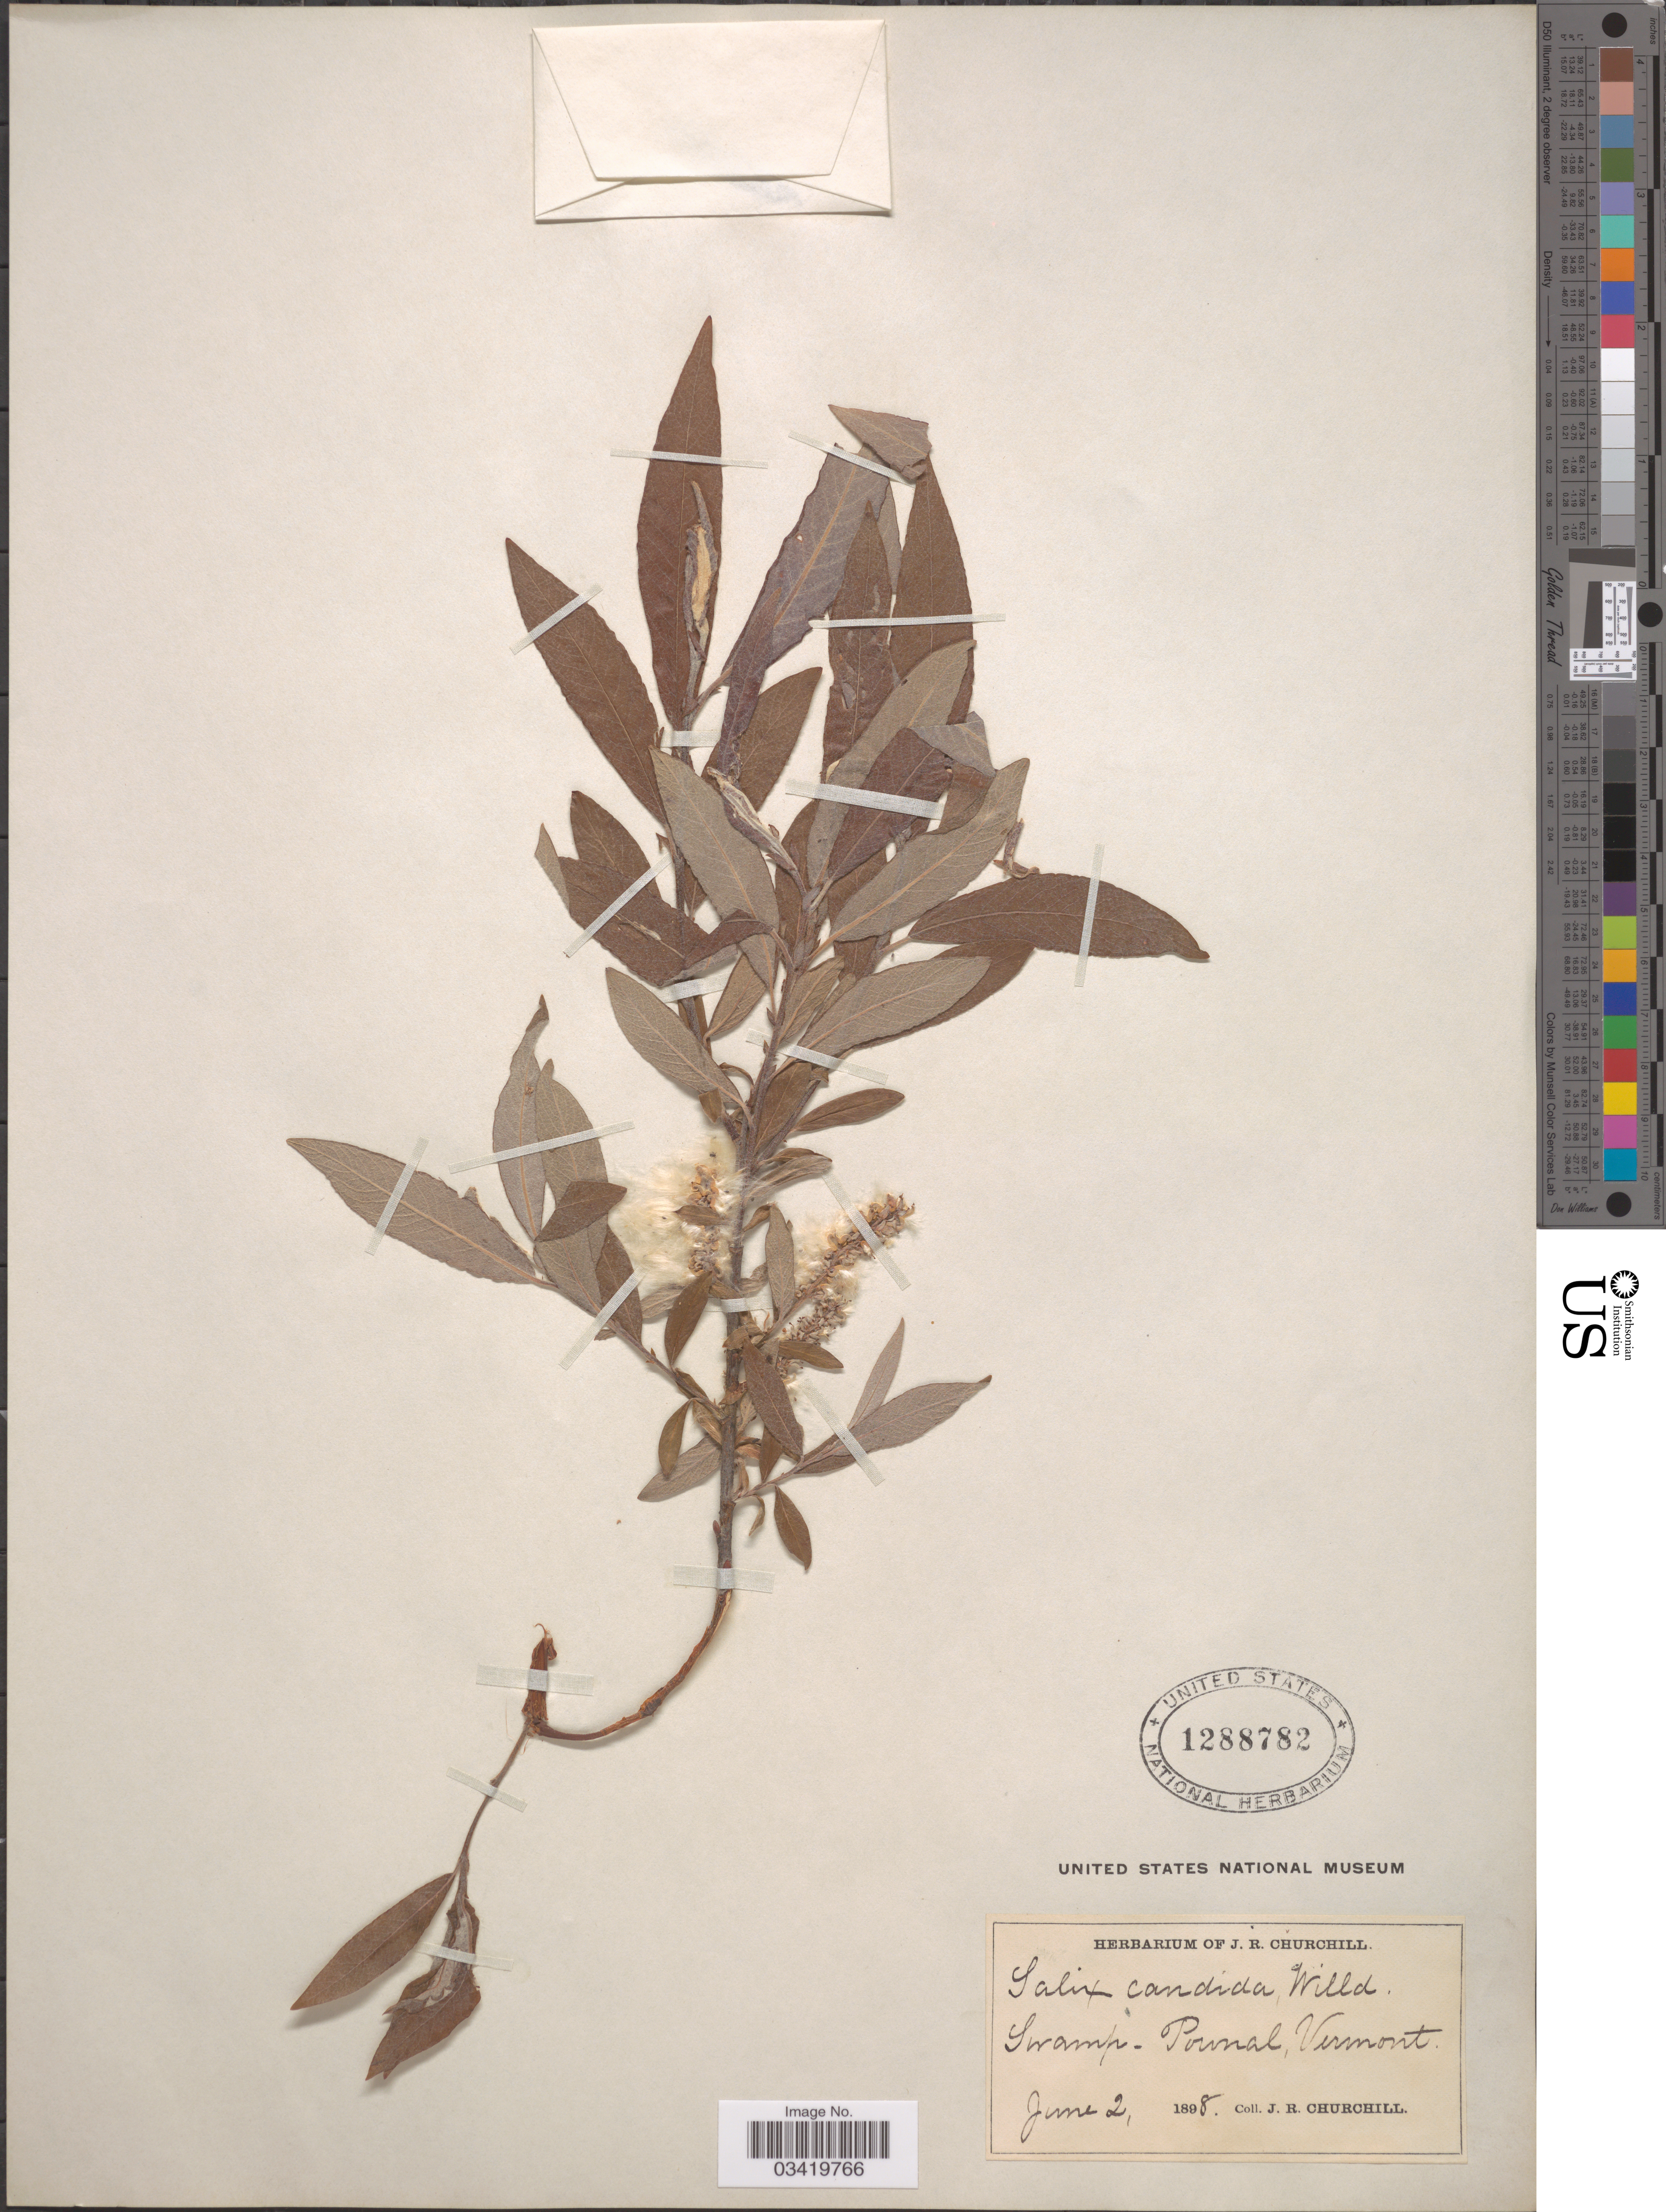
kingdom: Plantae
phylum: Tracheophyta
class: Magnoliopsida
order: Malpighiales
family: Salicaceae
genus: Salix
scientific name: Salix candida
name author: Flüggé ex Willd.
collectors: J. Churchill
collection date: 1898-06-02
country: United States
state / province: Vermont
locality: Pownal.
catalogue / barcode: US 1288782